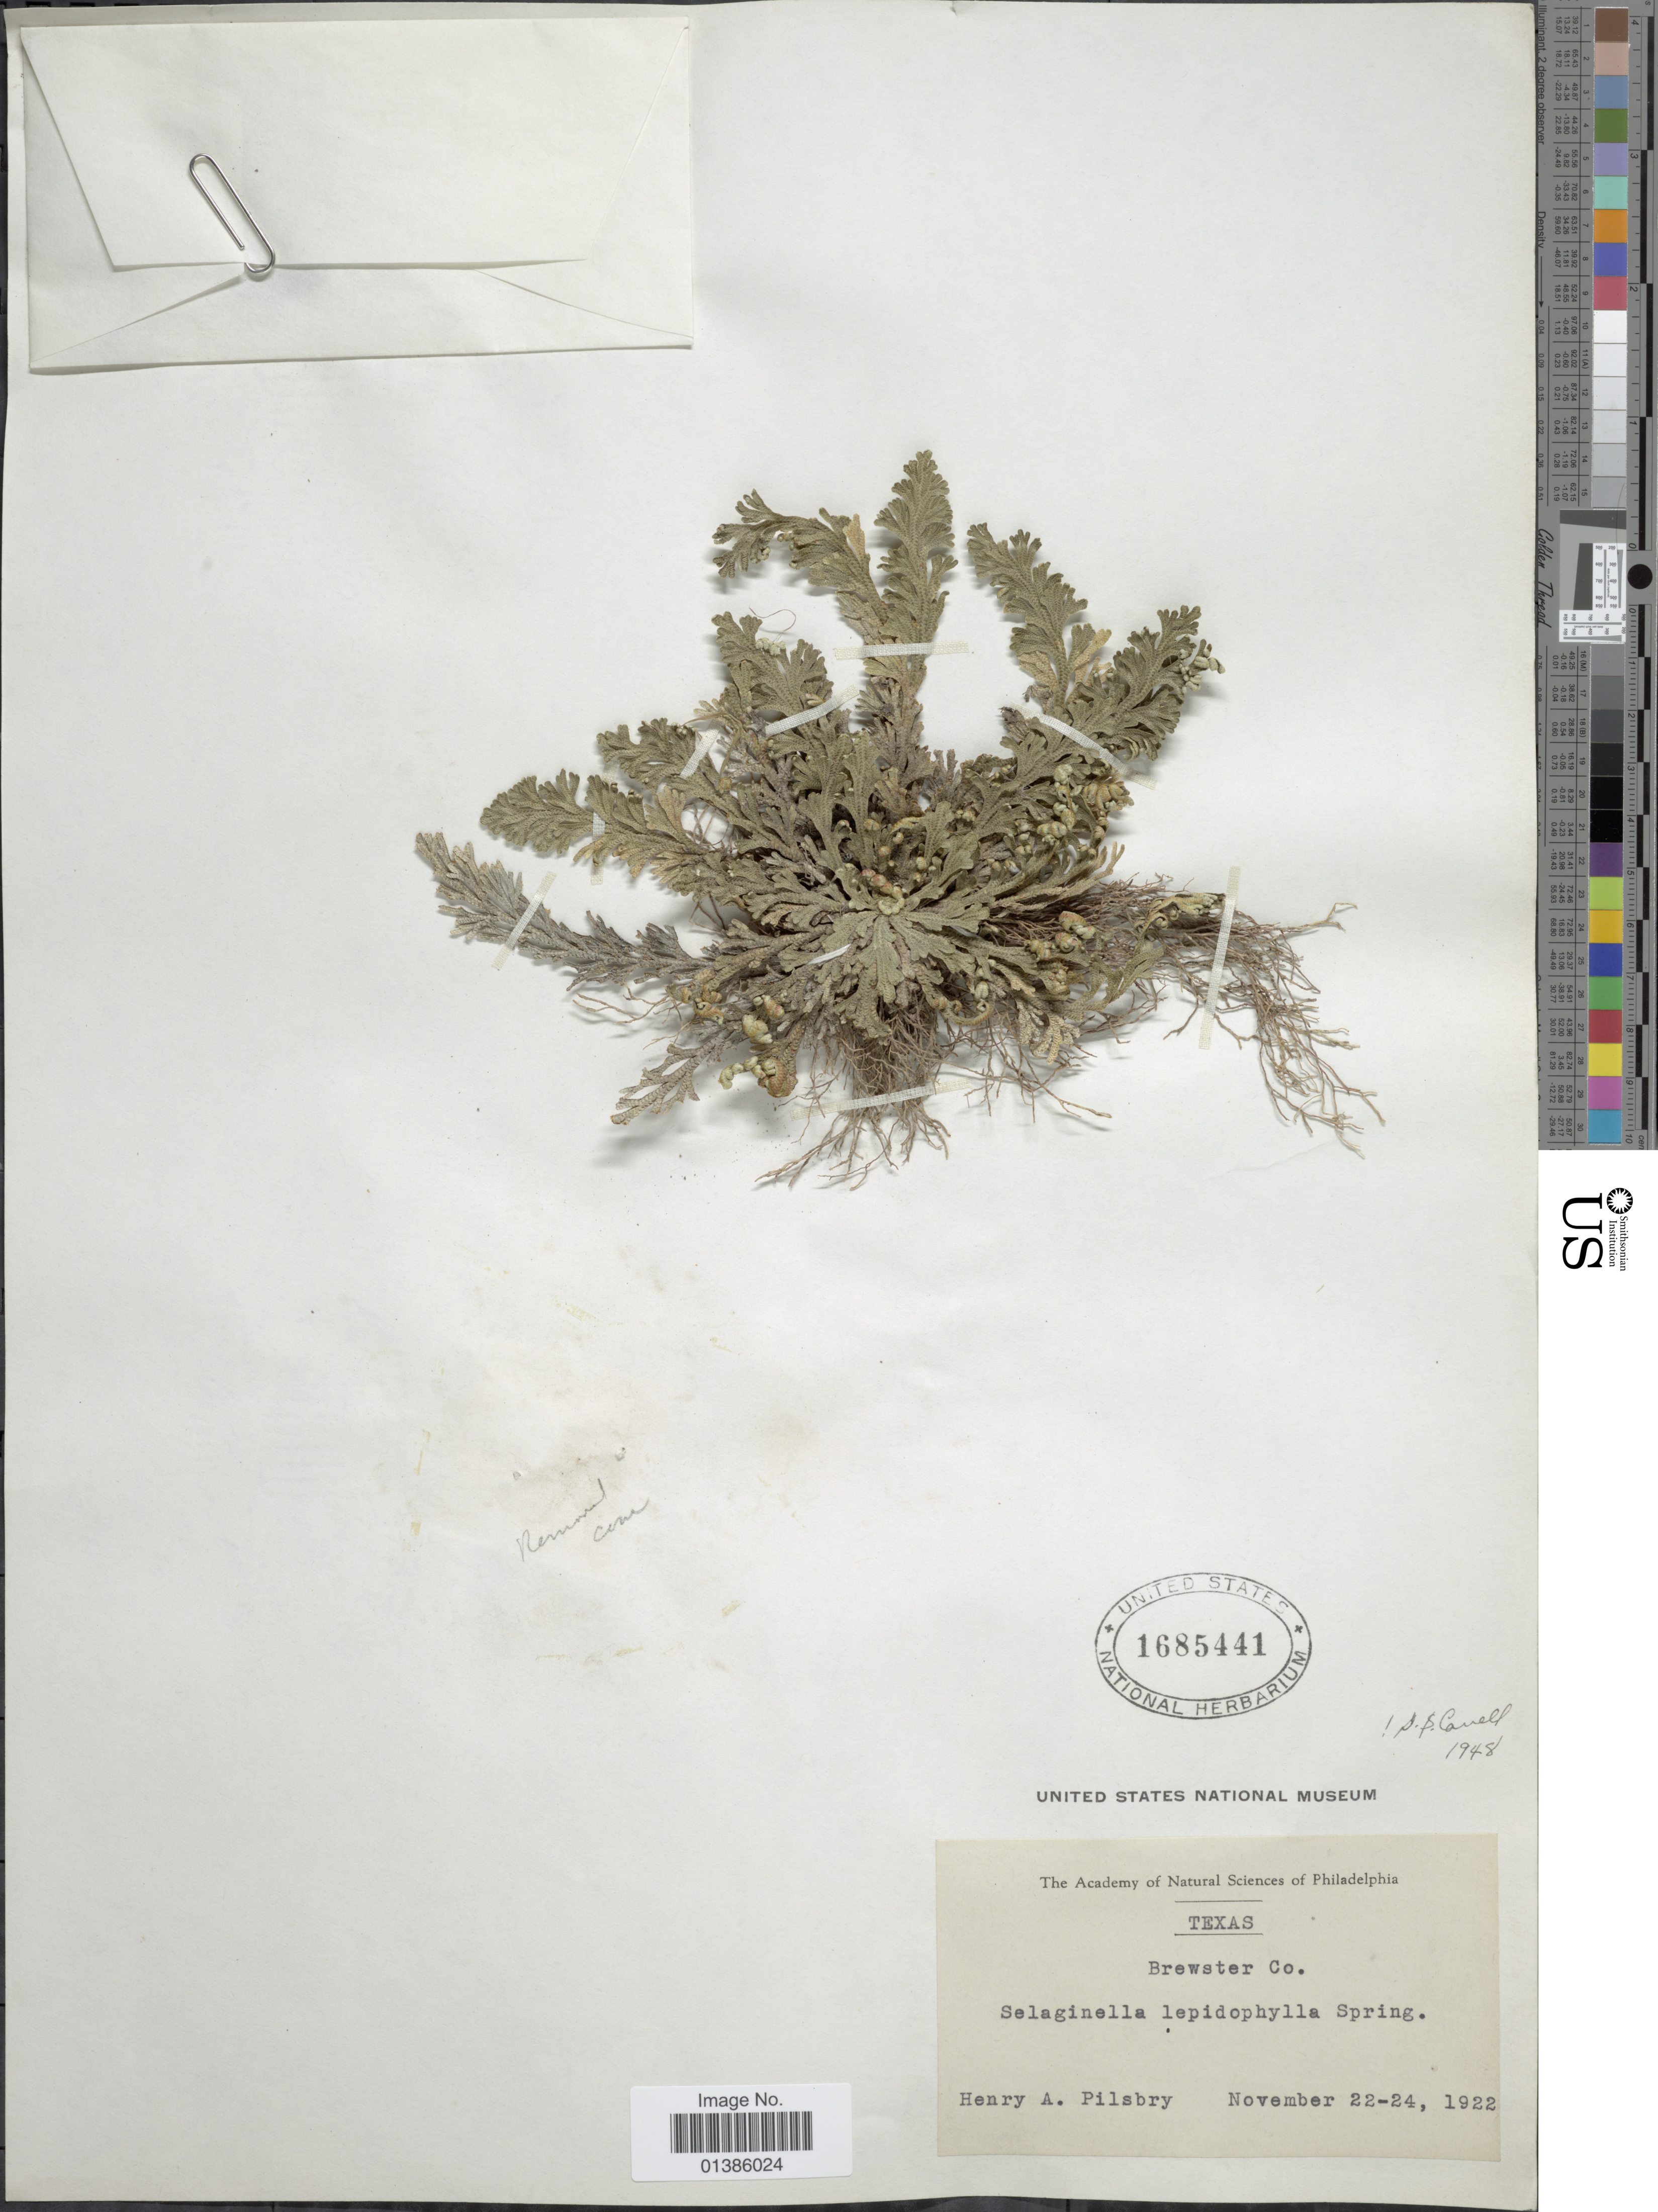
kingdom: Plantae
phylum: Tracheophyta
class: Lycopodiopsida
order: Selaginellales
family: Selaginellaceae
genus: Selaginella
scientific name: Selaginella lepidophylla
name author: (Hook. & Grev.) Spring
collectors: H. Pilsbry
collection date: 1922-11-22/1922-11-24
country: United States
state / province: Texas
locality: Brewster Co.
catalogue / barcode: US 1685441